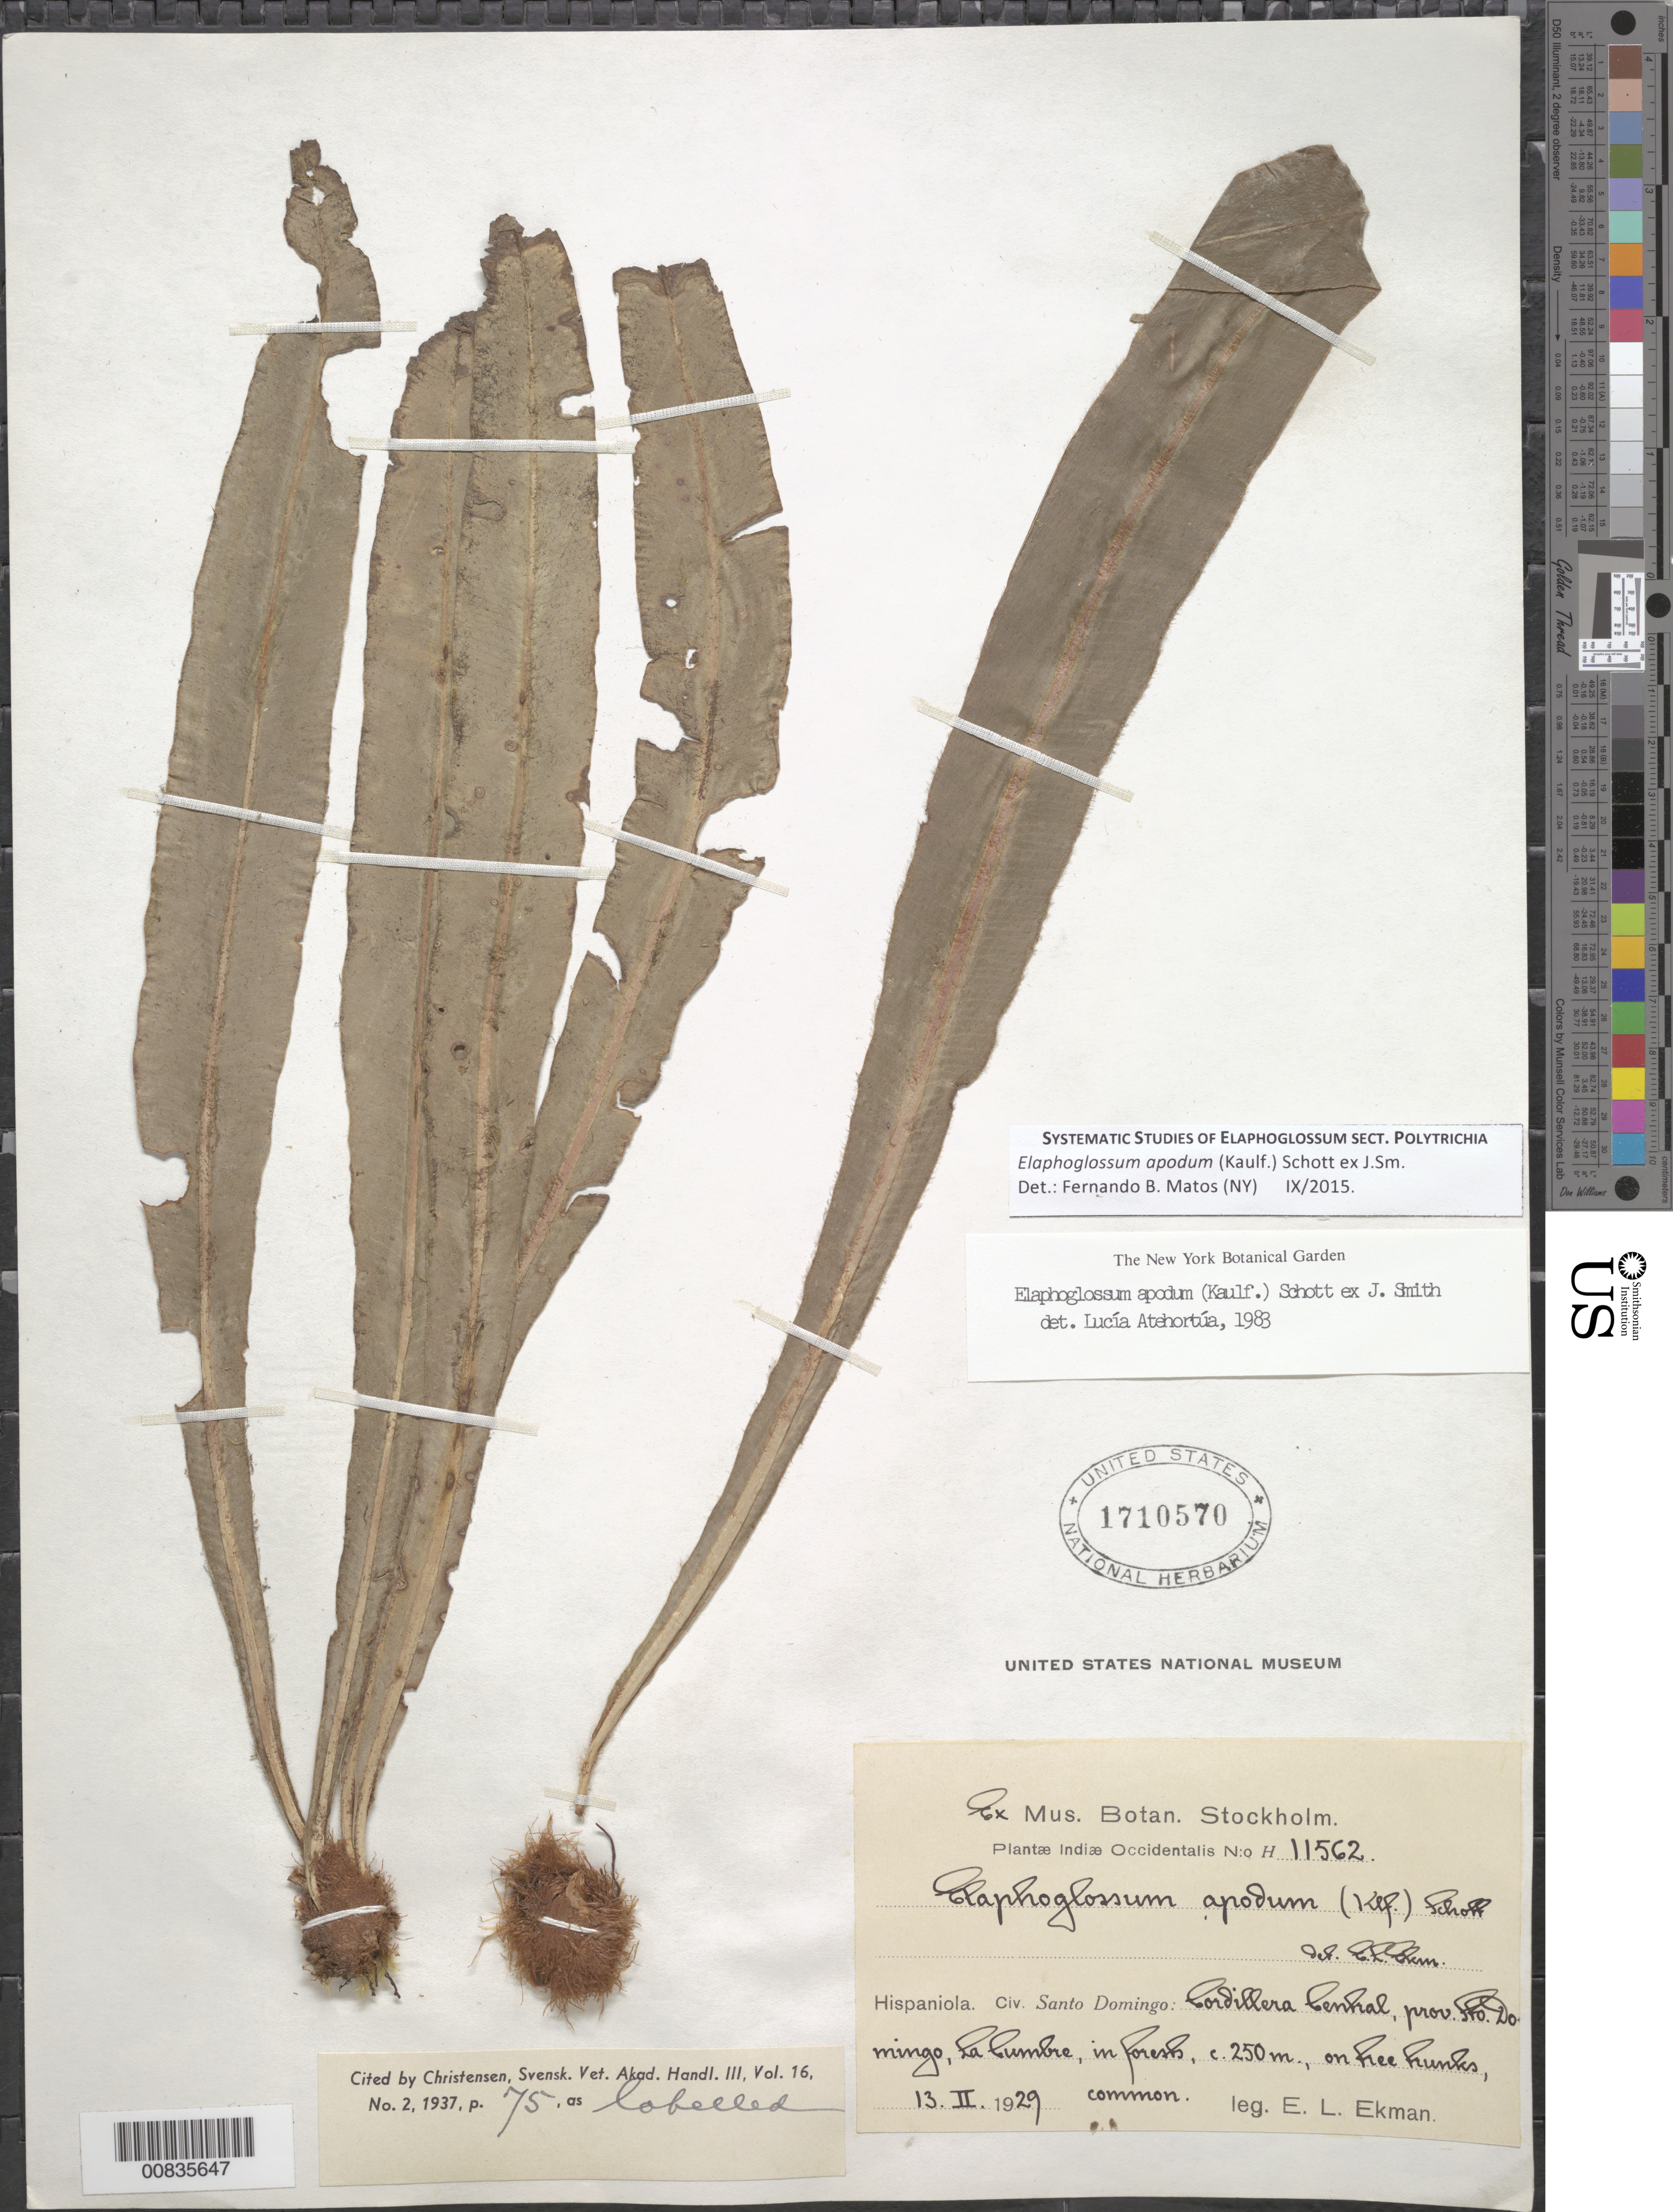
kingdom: Plantae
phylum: Tracheophyta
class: Polypodiopsida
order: Polypodiales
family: Dryopteridaceae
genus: Elaphoglossum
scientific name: Elaphoglossum apodum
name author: (Kaulf.) Schott ex J. Sm.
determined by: Atehortúa, L. G.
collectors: E. L. Ekman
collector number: H 11562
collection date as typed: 13 Mar 1929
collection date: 1929-03-13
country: Dominican Republic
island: Hispaniola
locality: Cordillera Central, Prov. Santo Domingo, La Cumbre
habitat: Forest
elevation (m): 250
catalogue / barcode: US 1710570